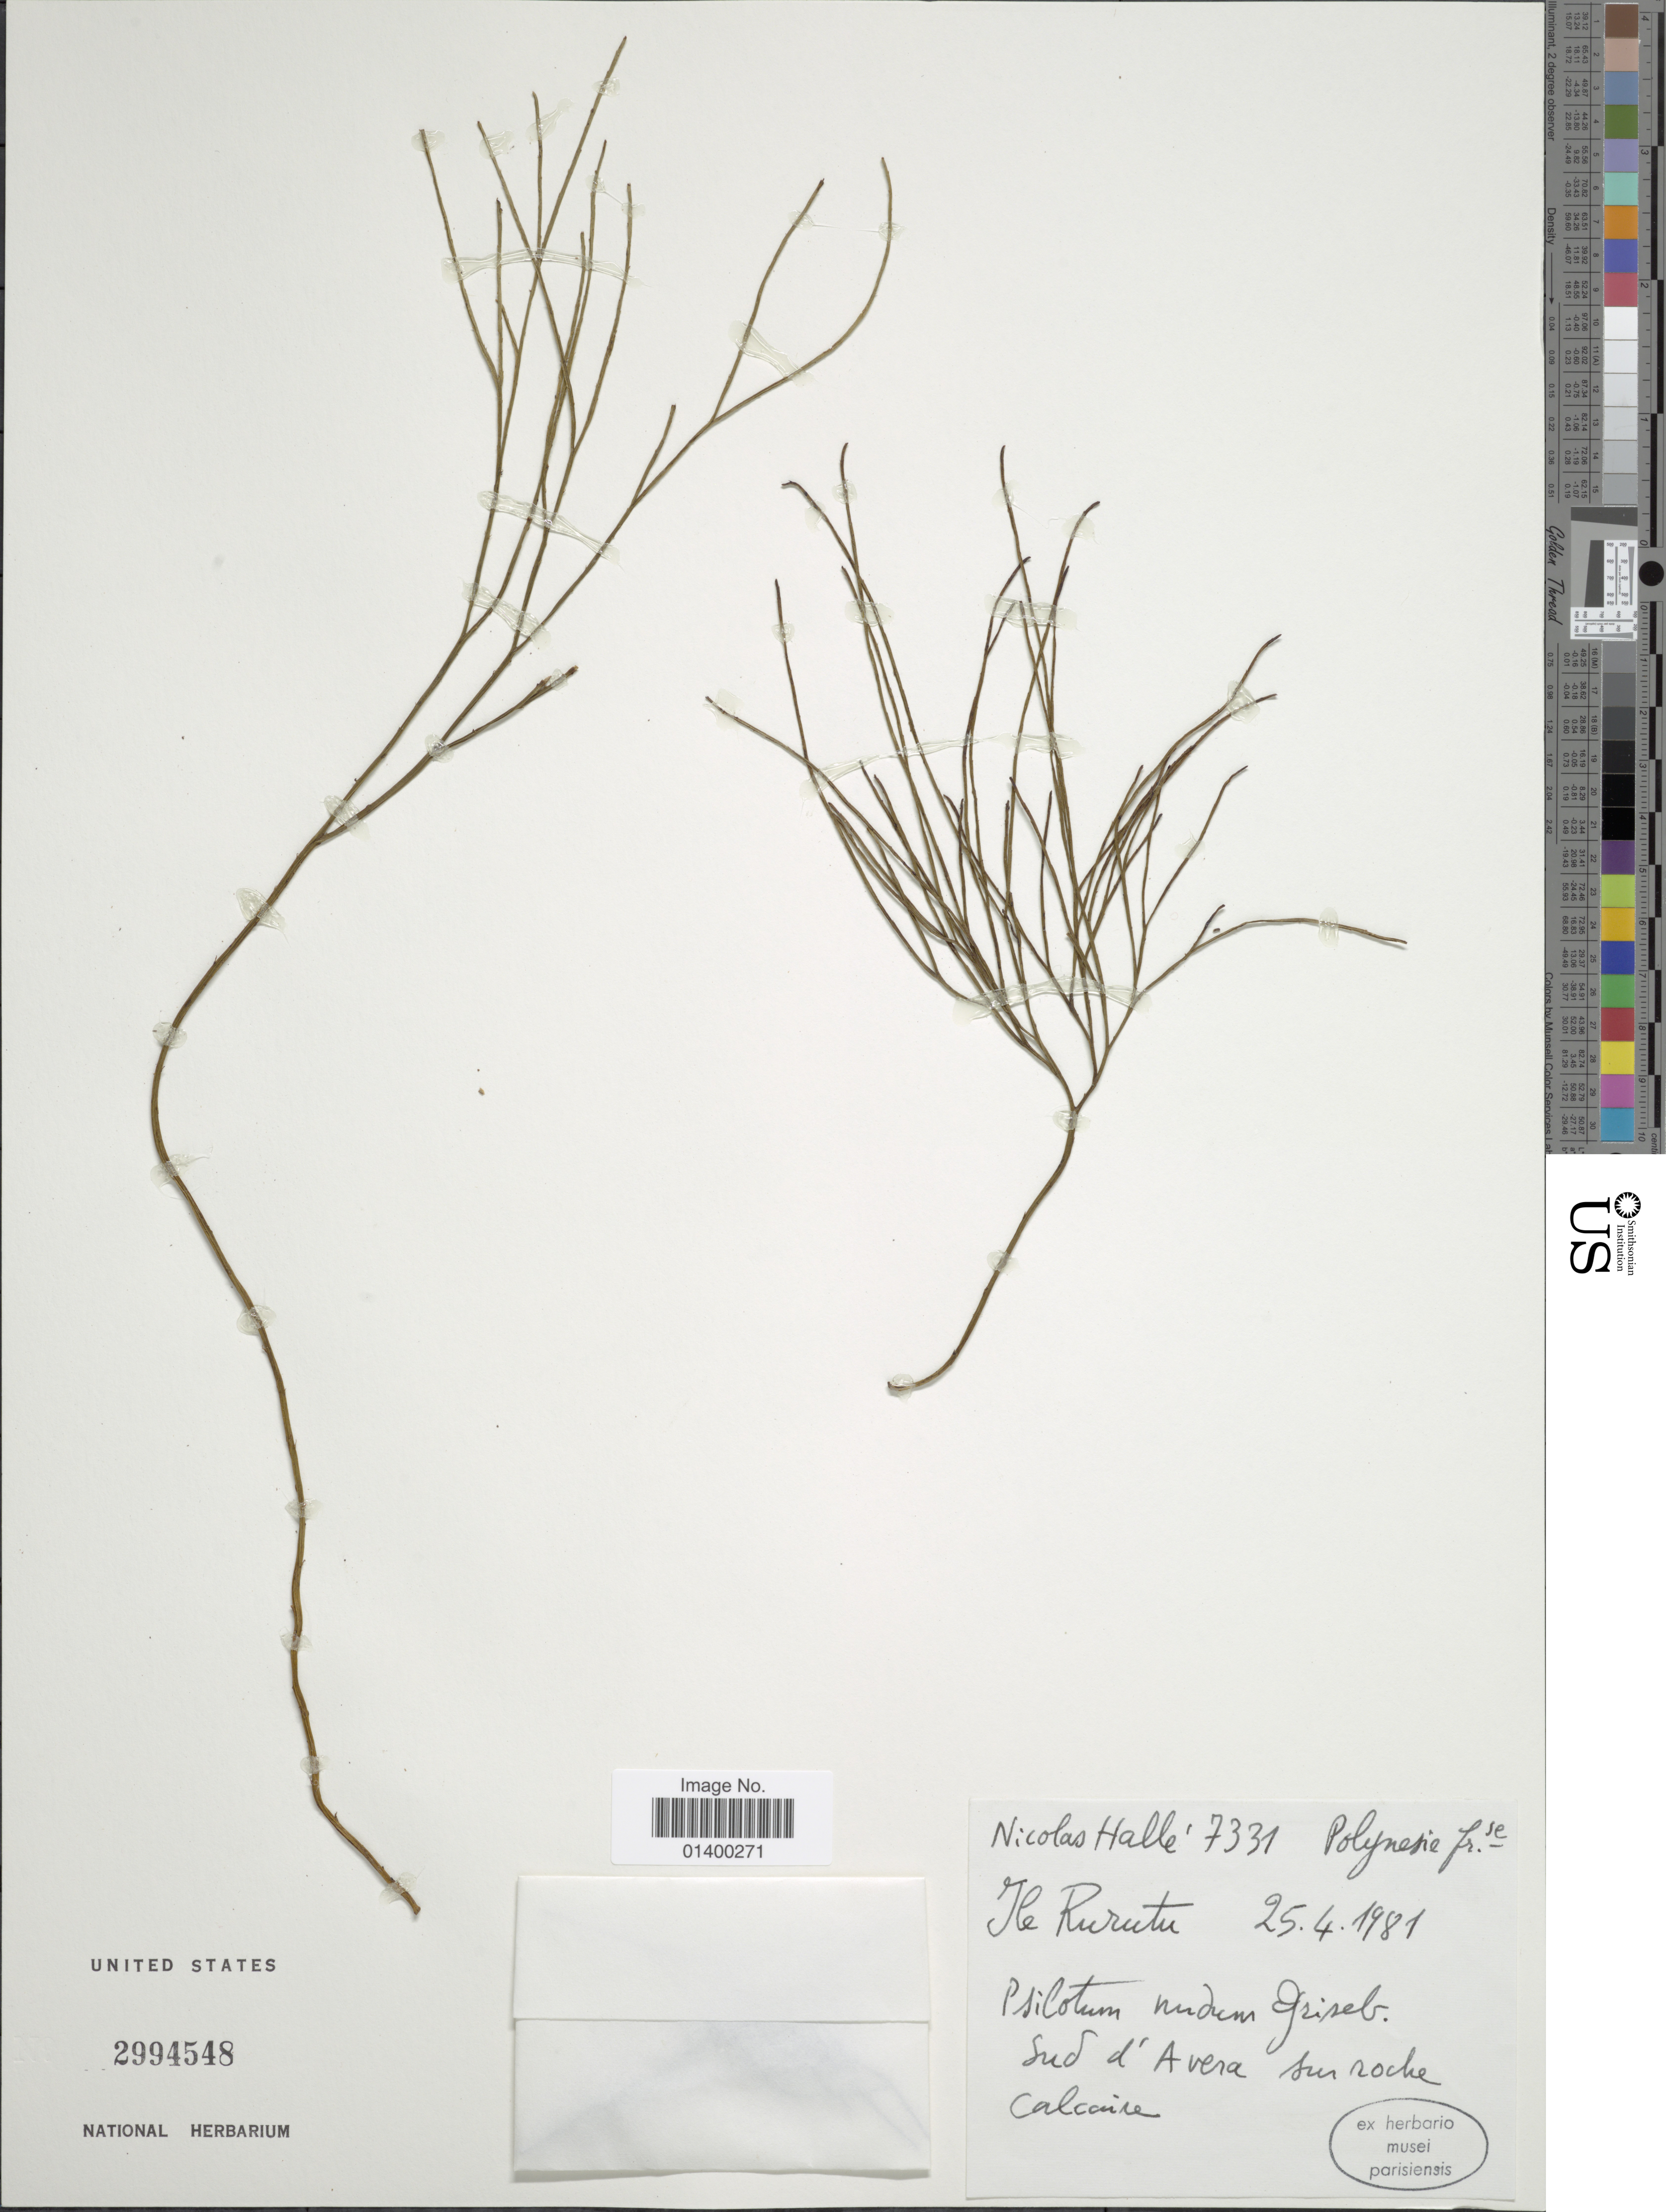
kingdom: Plantae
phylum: Tracheophyta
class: Polypodiopsida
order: Psilotales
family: Psilotaceae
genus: Psilotum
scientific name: Psilotum nudum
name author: (L.) P. Beauv.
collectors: N. Hallé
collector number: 7331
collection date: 1981-04-25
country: French Polynesia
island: Rurutu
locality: Ile Rurutu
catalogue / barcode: US 2994548